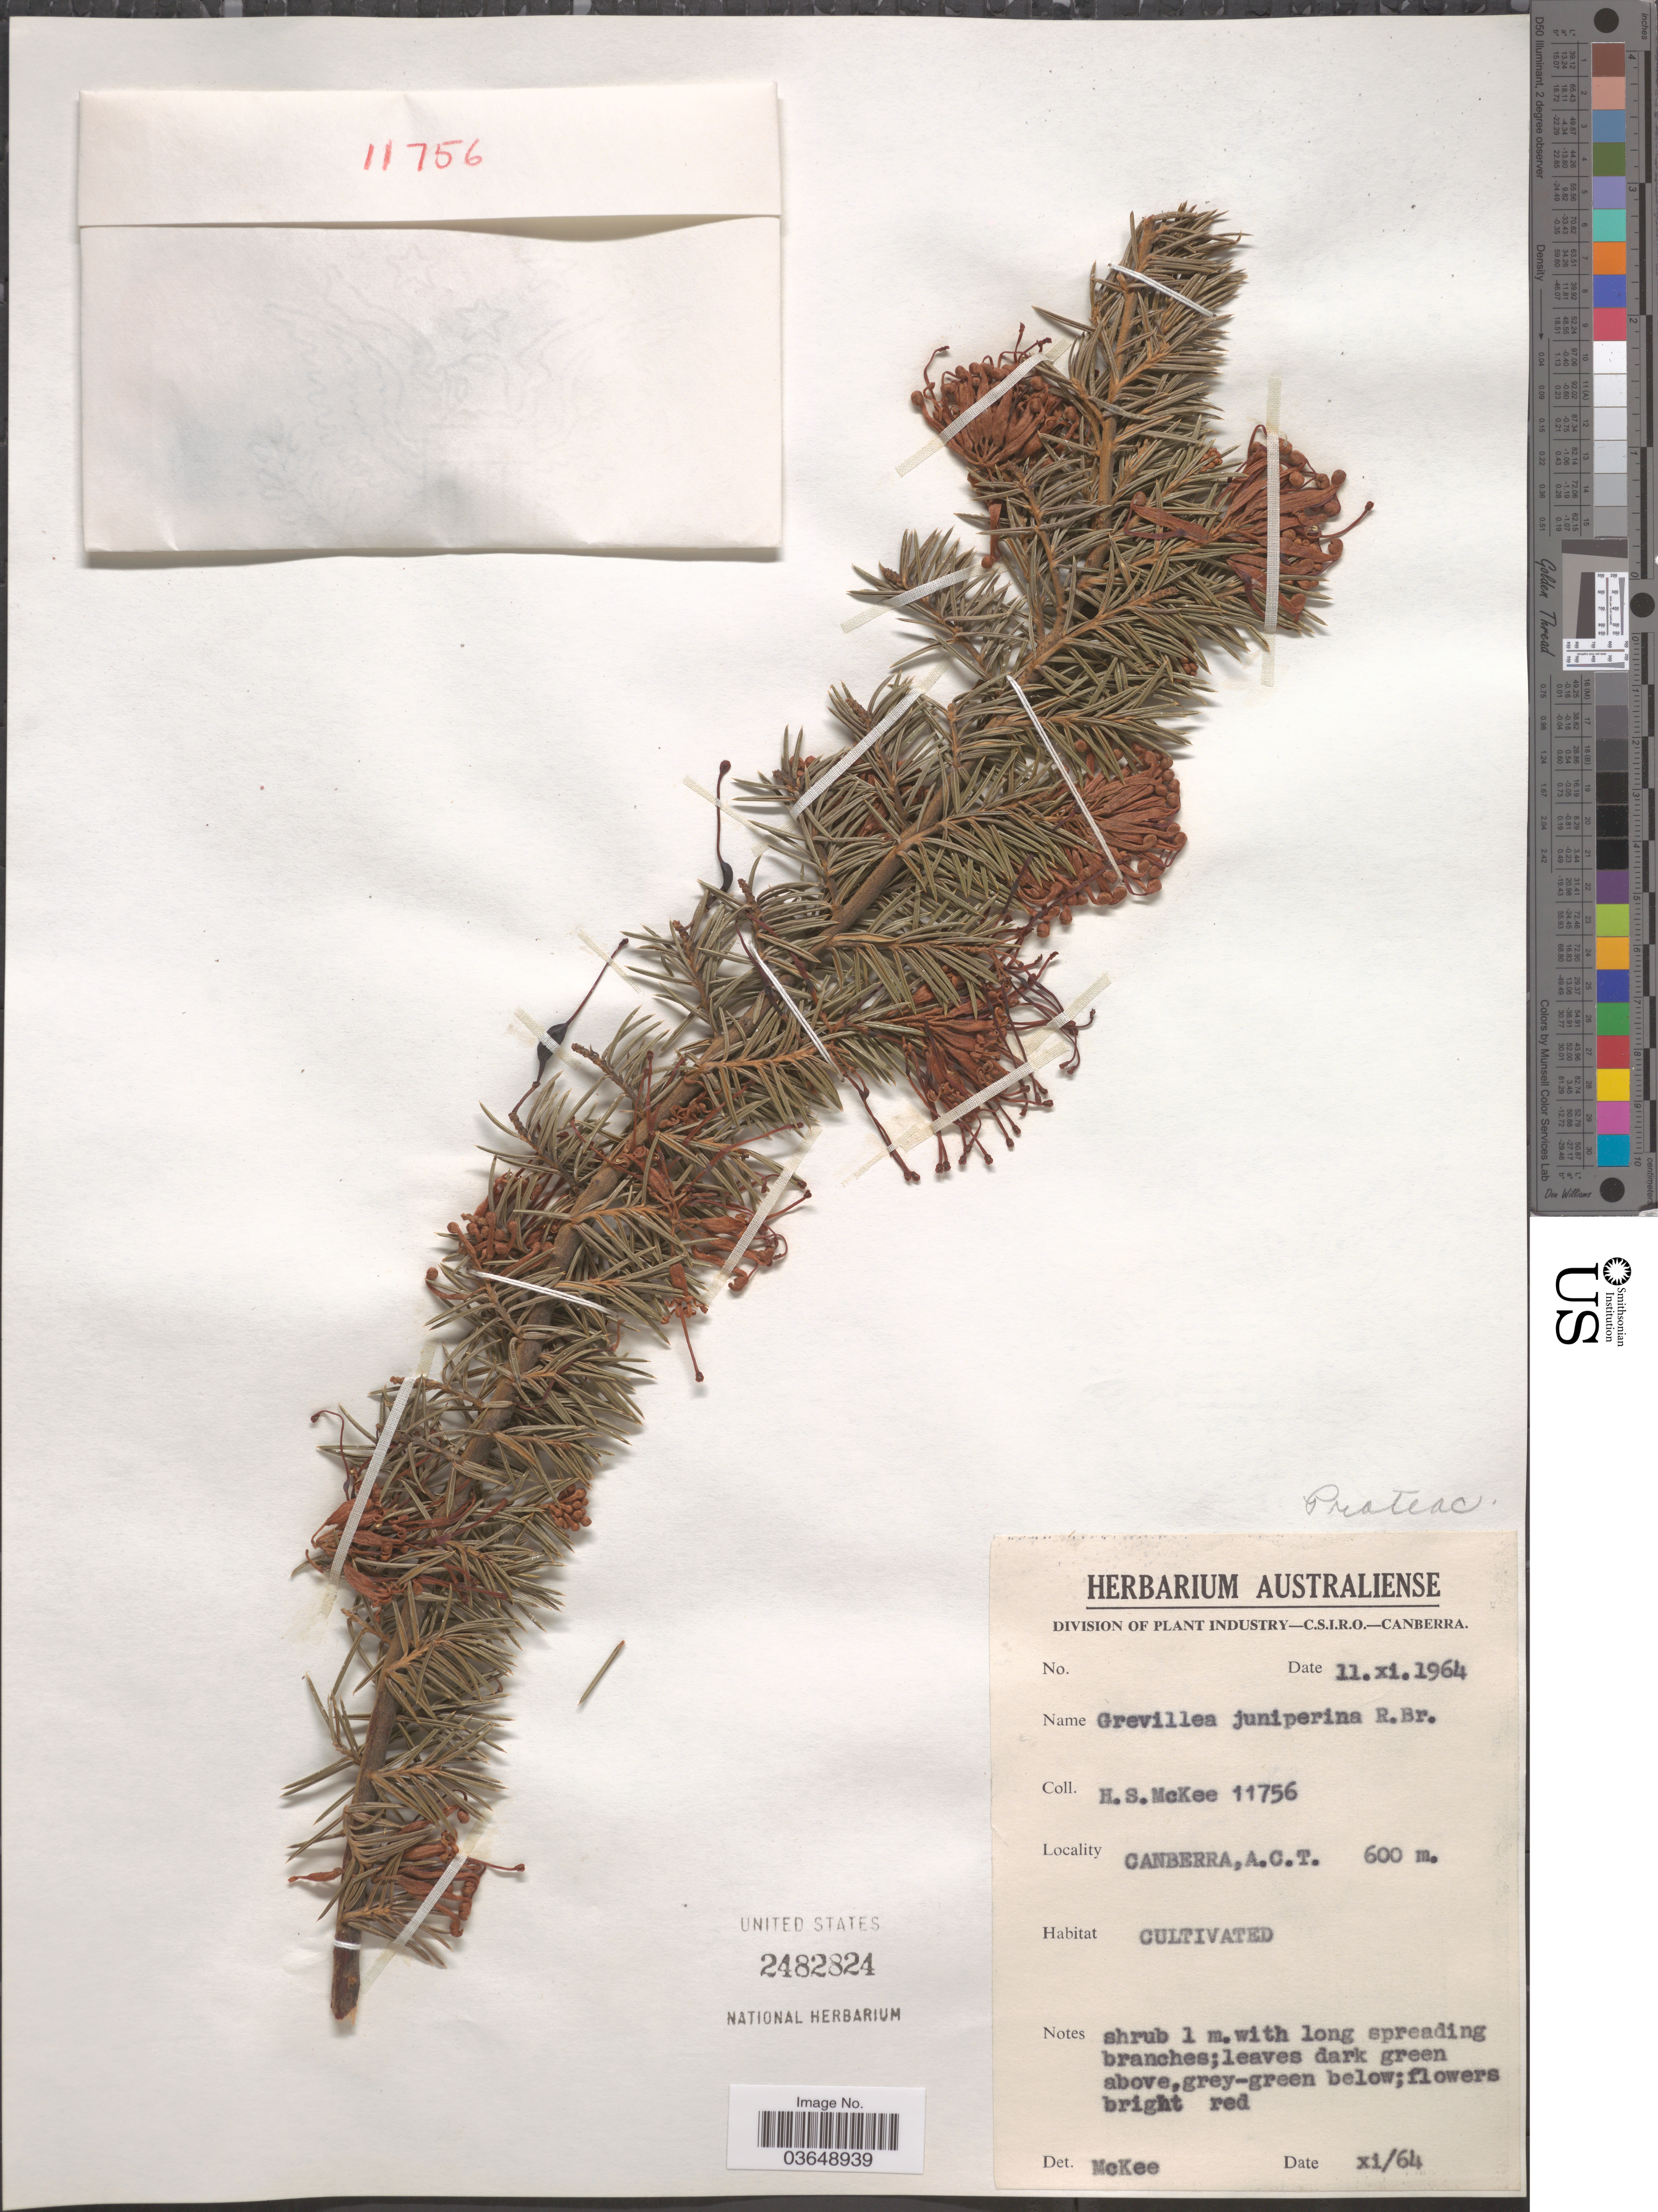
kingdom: Plantae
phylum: Tracheophyta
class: Magnoliopsida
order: Proteales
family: Proteaceae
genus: Grevillea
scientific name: Grevillea juniperina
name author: R. Br.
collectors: H. S. McKee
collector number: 11756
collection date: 1964-11-11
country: Australia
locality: Canberra, A.C.T.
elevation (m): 600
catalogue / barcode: US 2482824